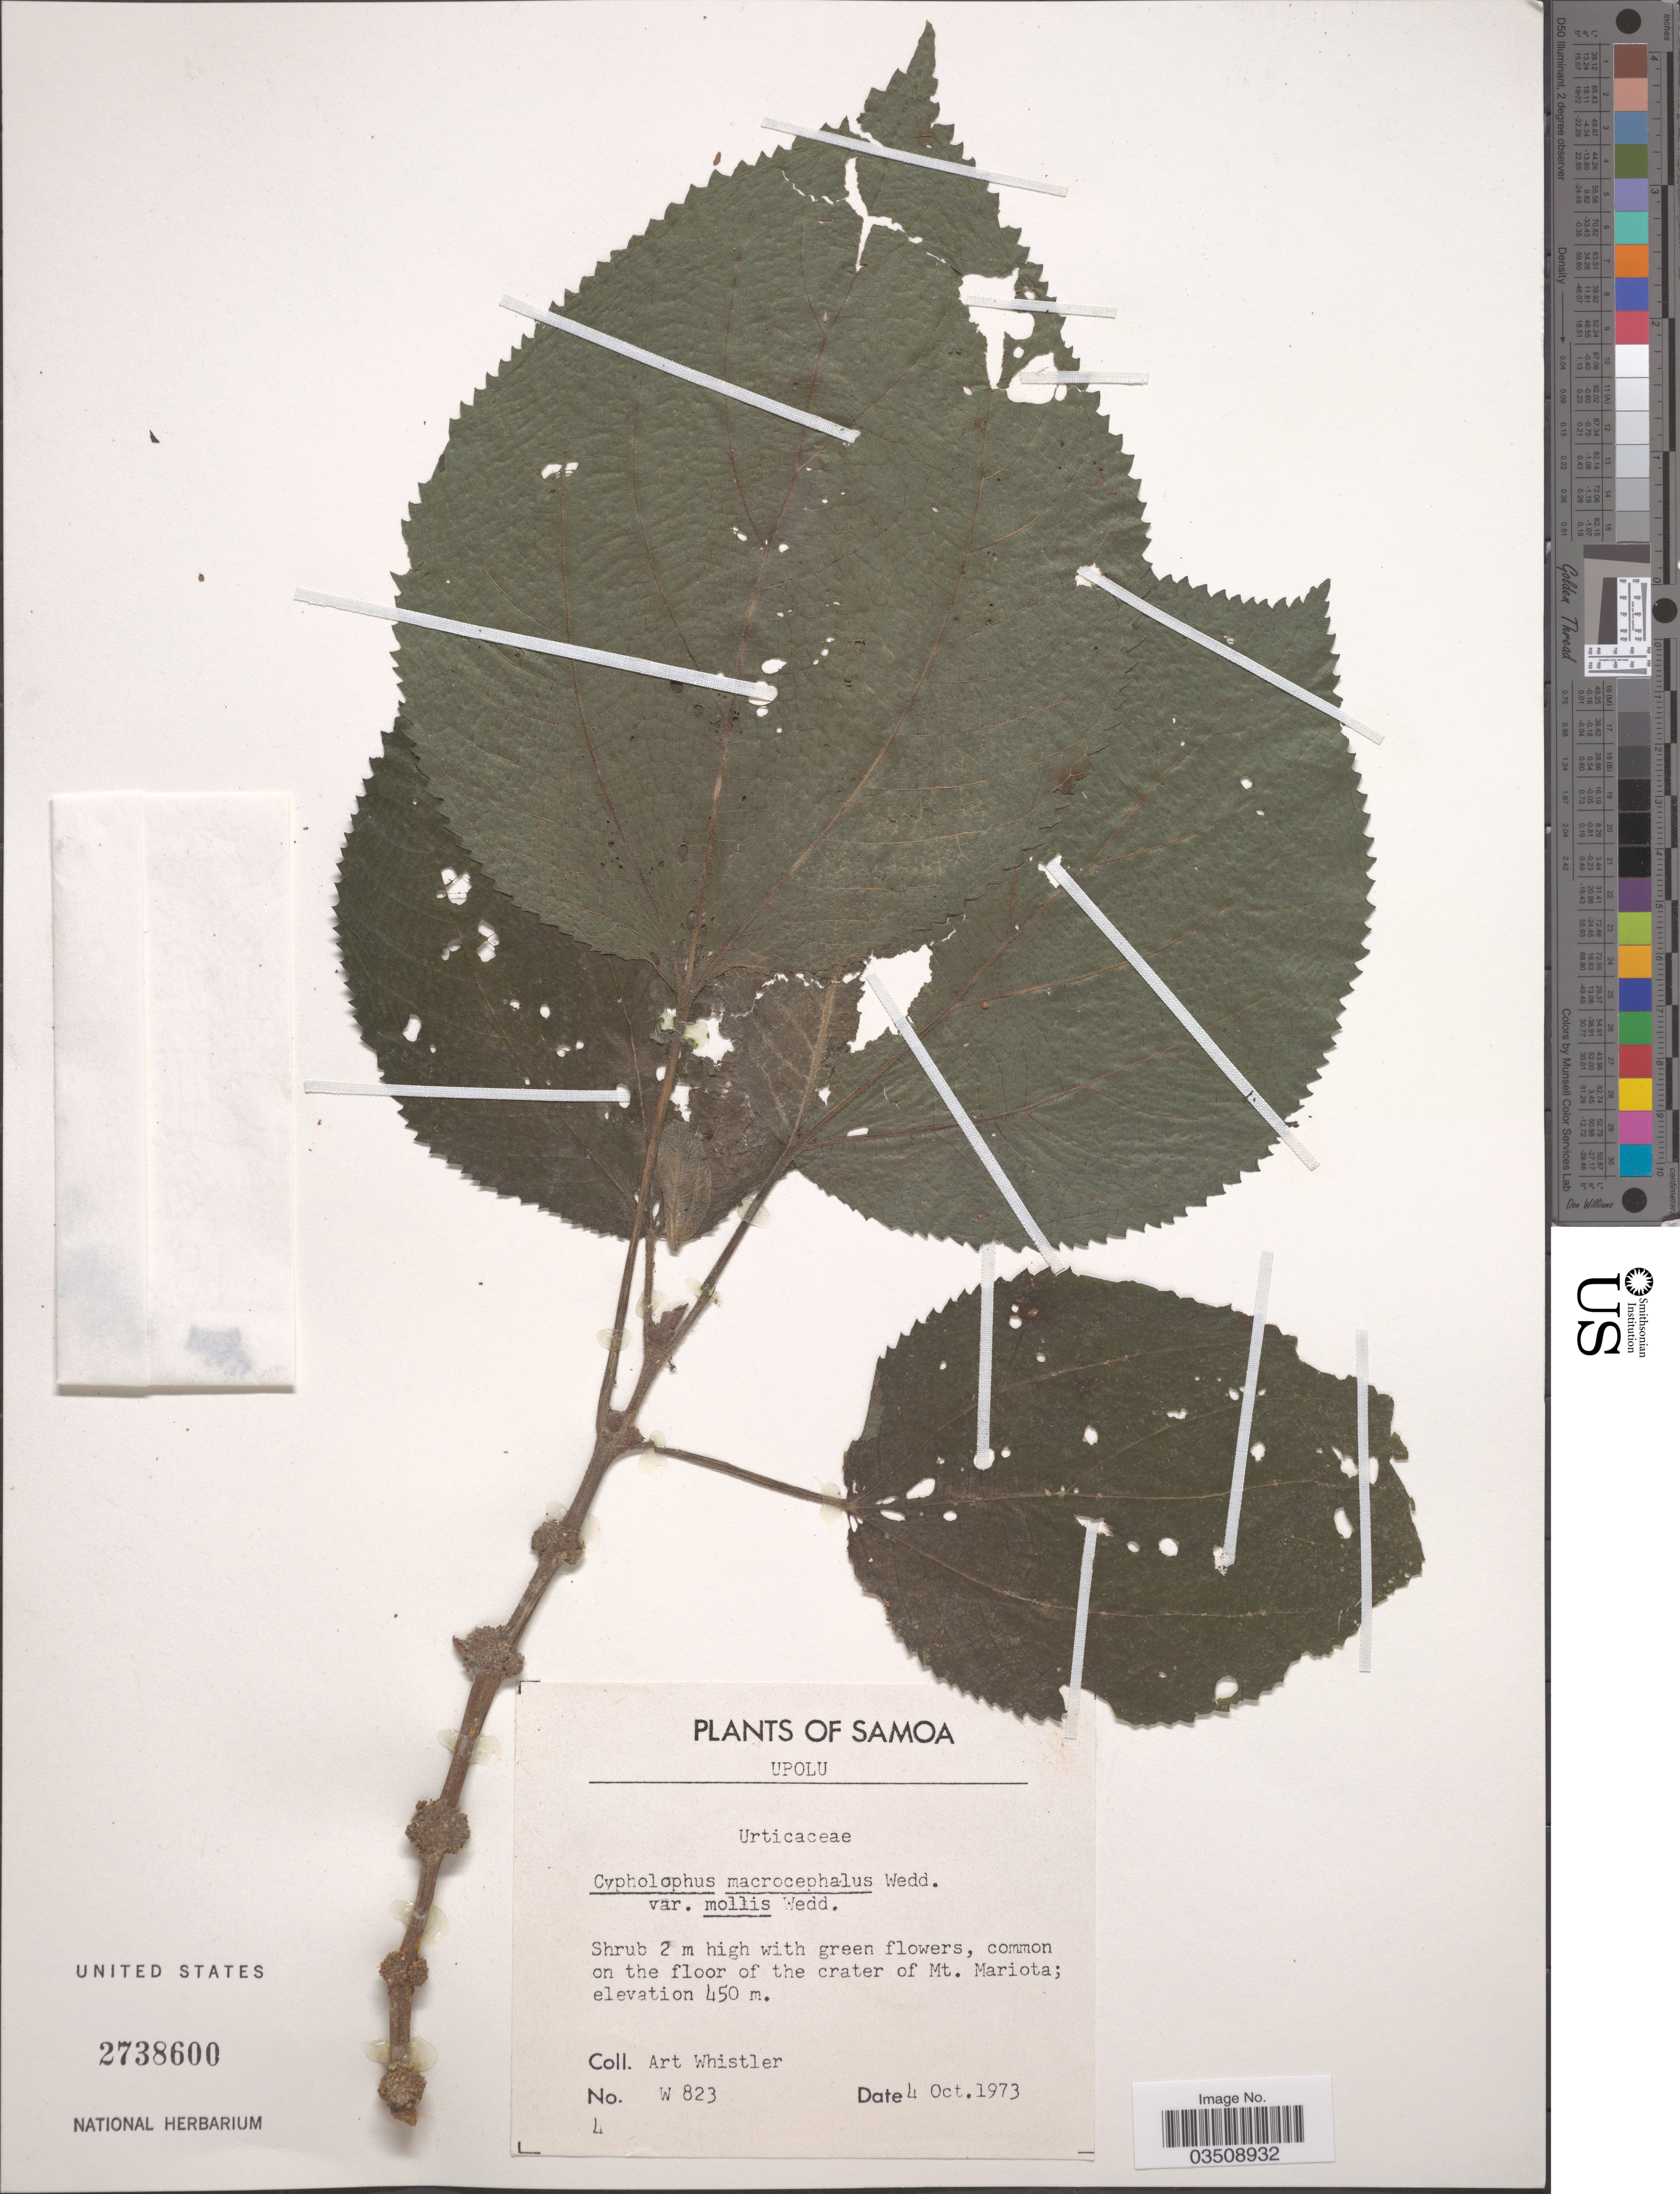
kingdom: Plantae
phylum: Tracheophyta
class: Magnoliopsida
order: Rosales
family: Urticaceae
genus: Cypholophus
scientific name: Cypholophus macrocephalus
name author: Wedd.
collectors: A. Whistler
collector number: W823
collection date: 1973-10-04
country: Samoa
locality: Samoa. Upolu. On the floor of the crater of Mt. Mariota.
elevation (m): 450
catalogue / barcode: US 2738600